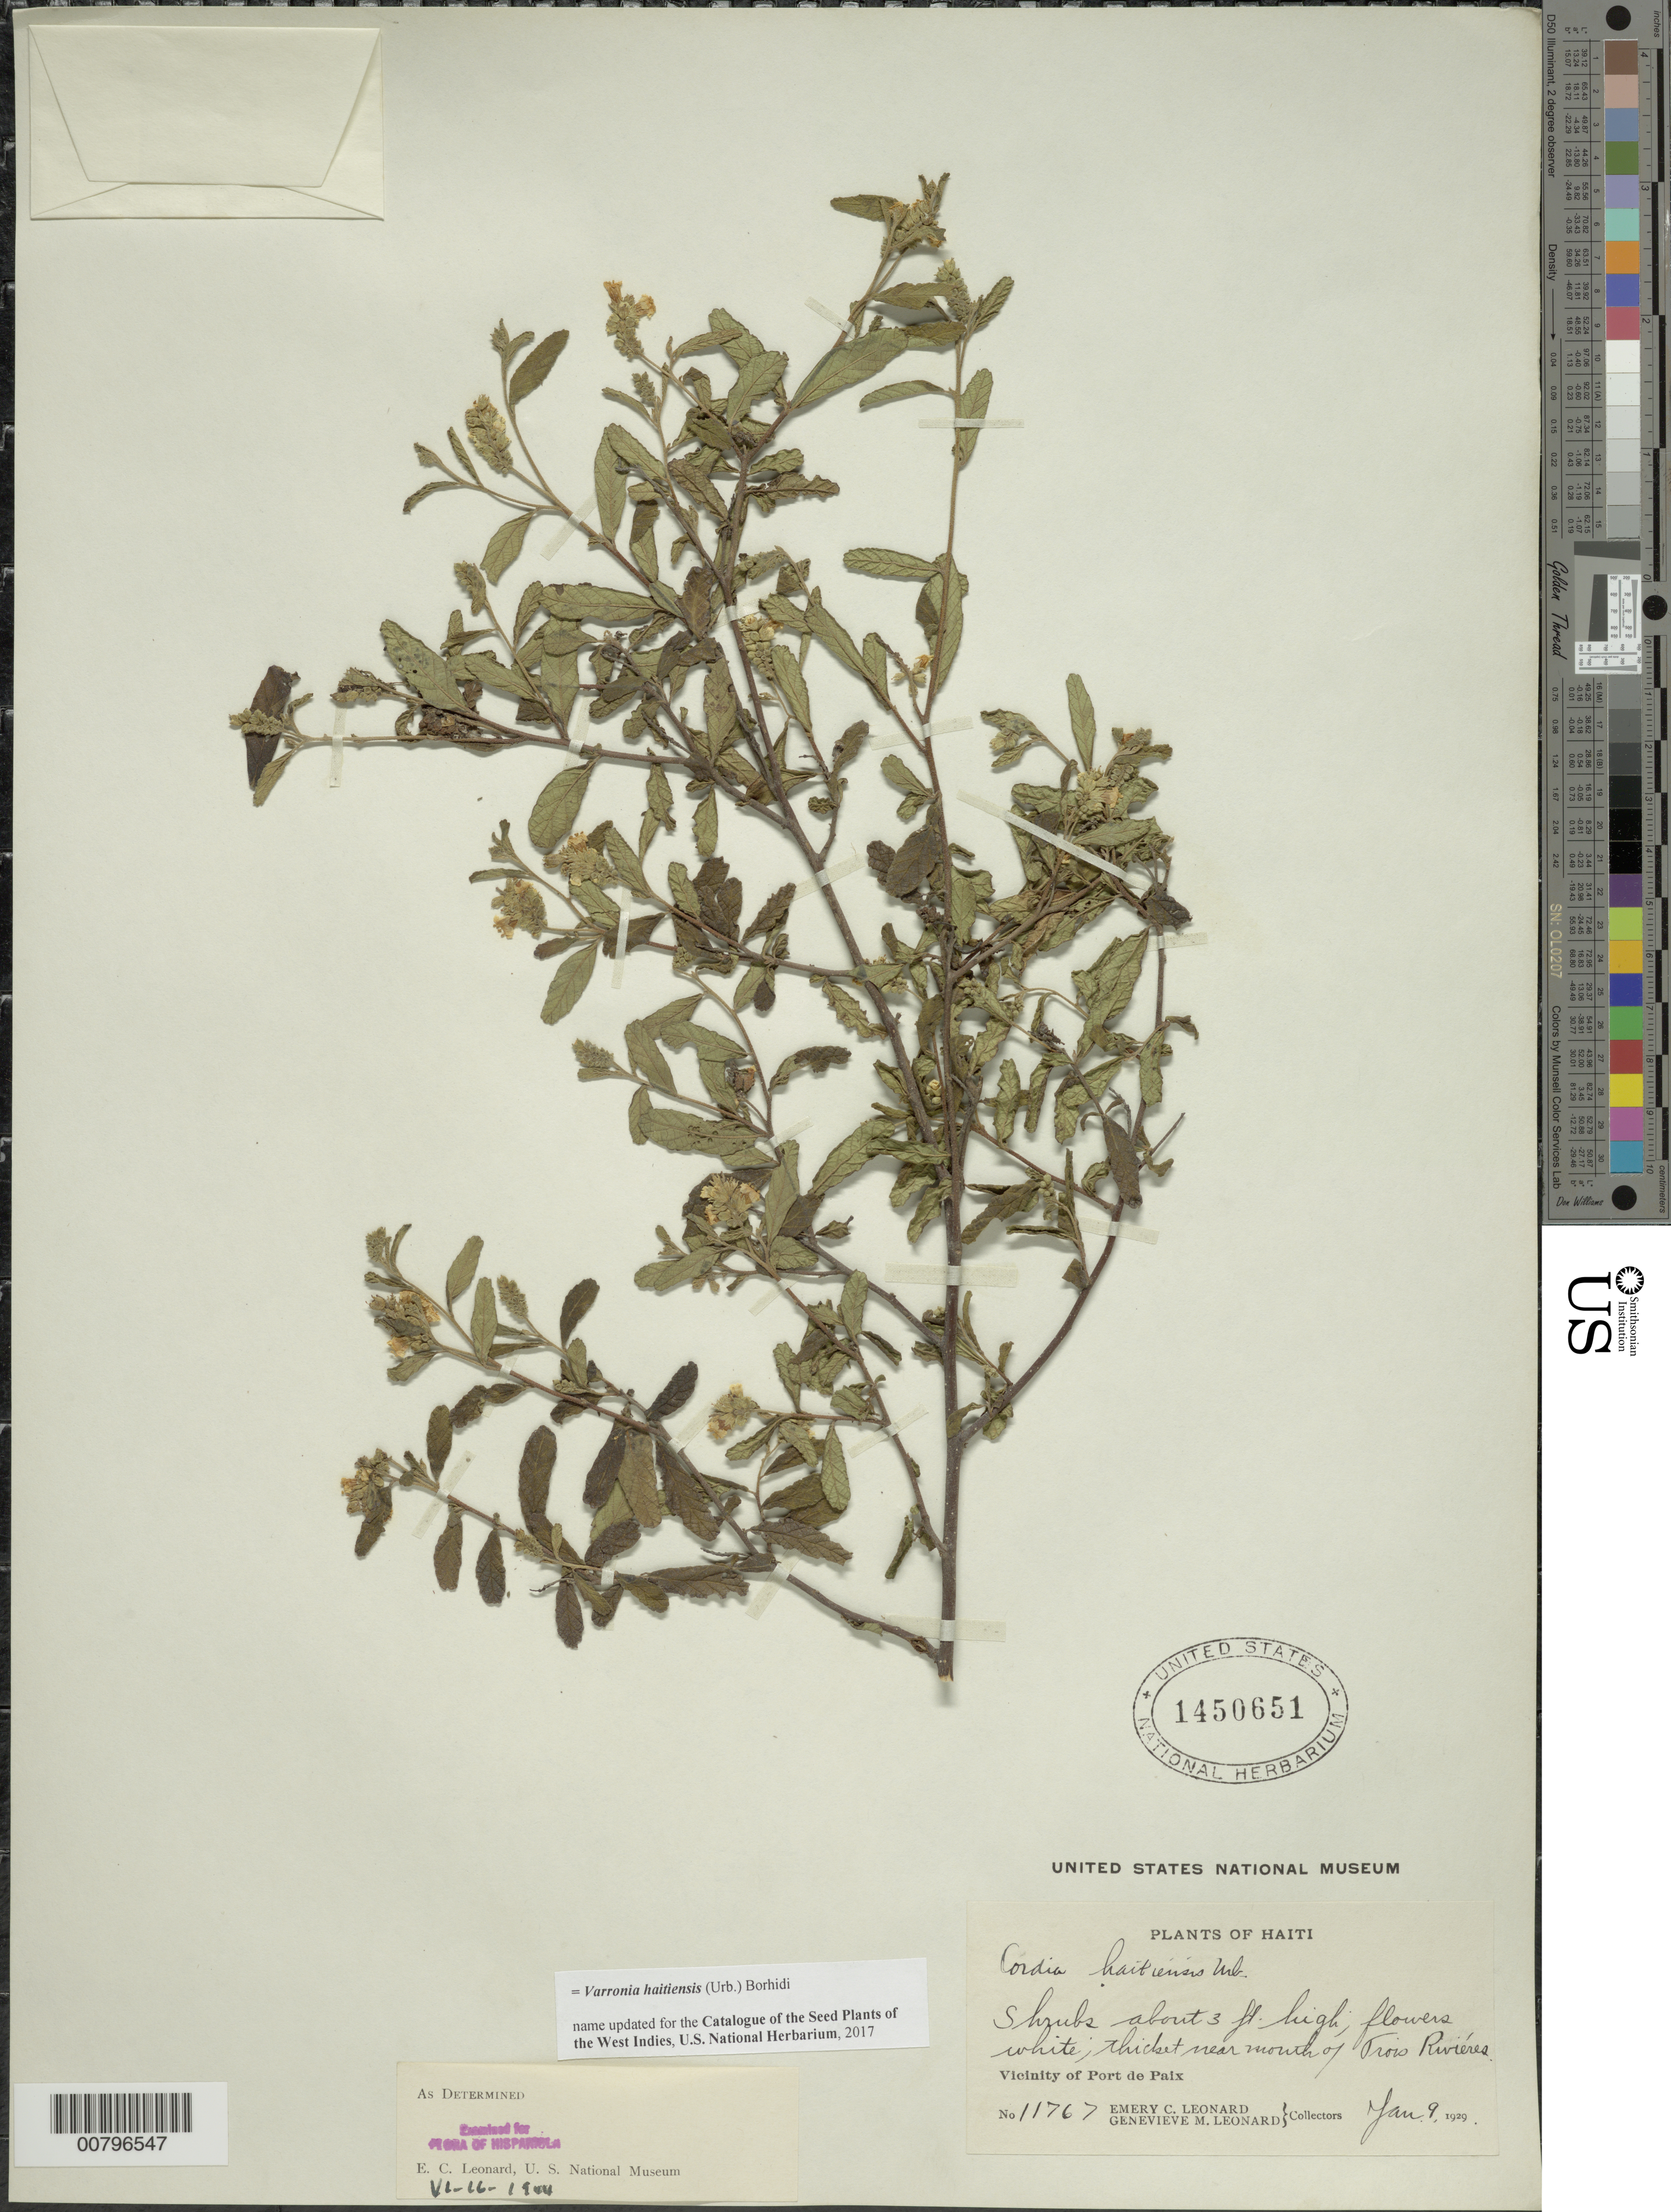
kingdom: Plantae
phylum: Tracheophyta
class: Magnoliopsida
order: Boraginales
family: Cordiaceae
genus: Varronia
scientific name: Varronia haitiensis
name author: (Urb.) Borhidi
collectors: E. C. Leonard & G. M. Leonard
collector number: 11767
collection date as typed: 09 Jan 1929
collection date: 1929-01-09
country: Haiti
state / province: Nord-Óuest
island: Hispaniola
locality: Vicinity of Port de Paix, near mouth of Trois Riviéres.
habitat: Thicket.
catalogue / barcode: US 1450651